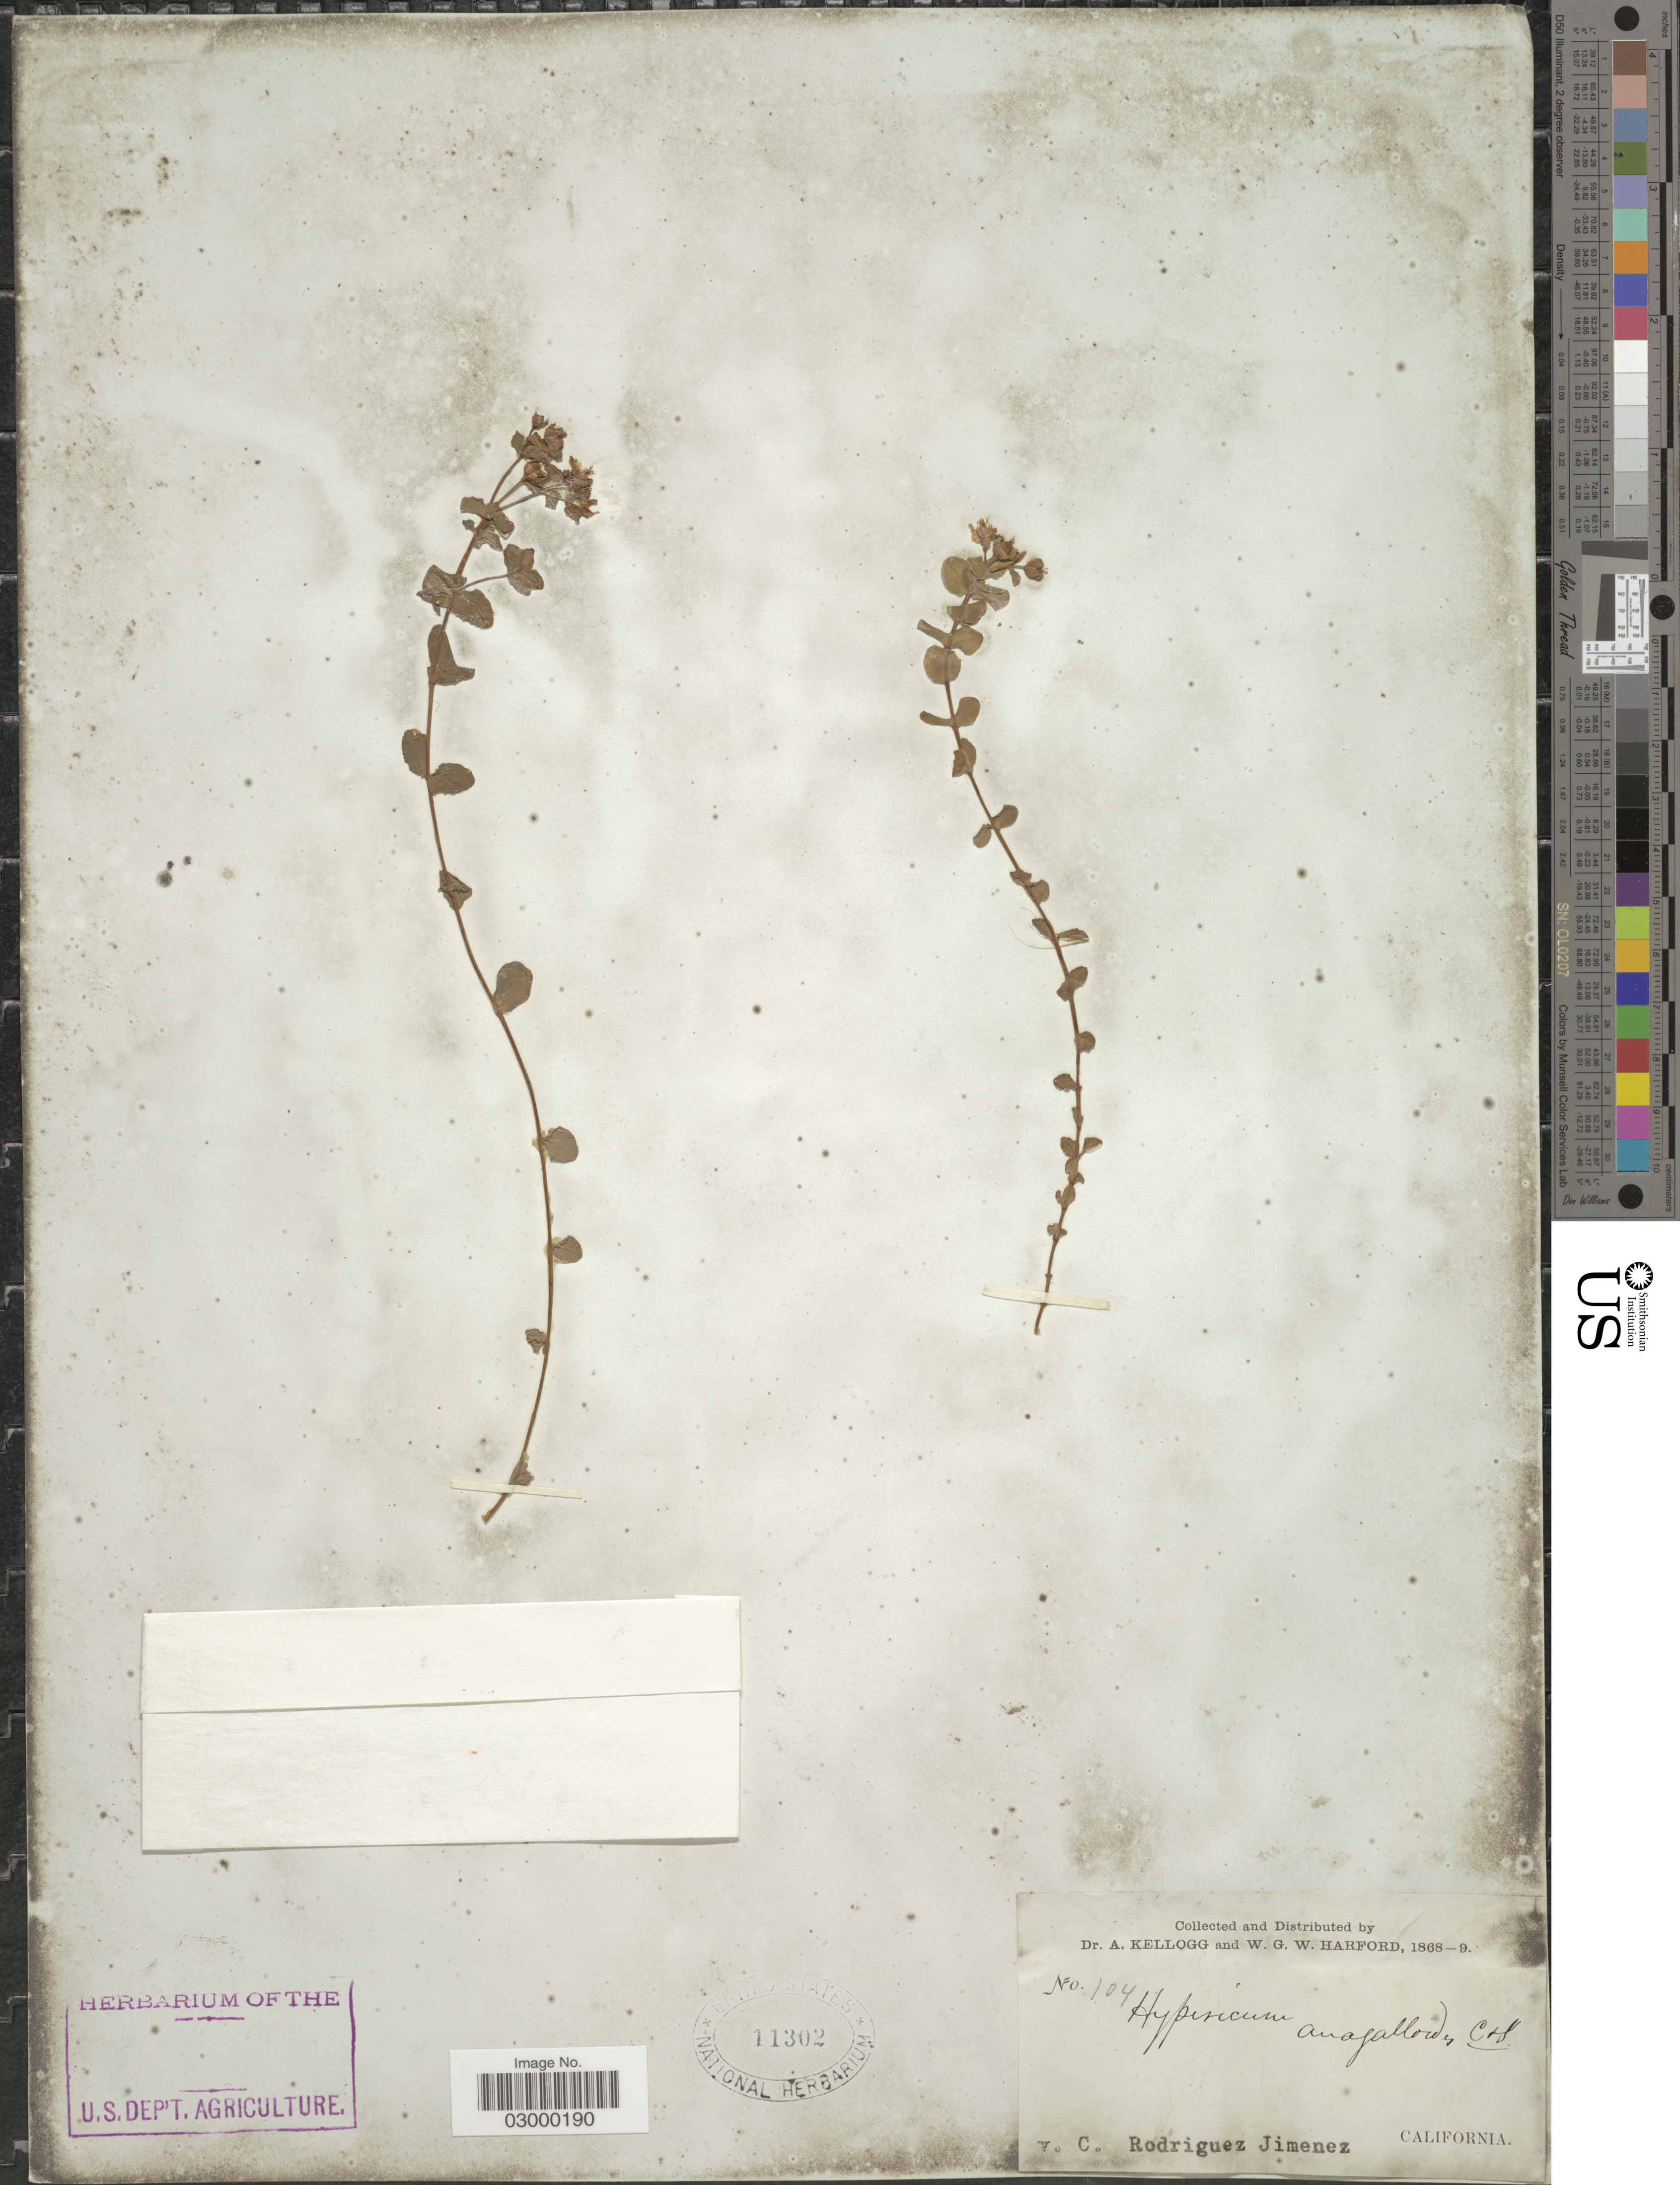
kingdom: Plantae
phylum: Tracheophyta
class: Magnoliopsida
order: Malpighiales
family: Hypericaceae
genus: Hypericum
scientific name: Hypericum anagalloides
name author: Cham. & Schltdl.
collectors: A. Kellogg & W. G. W. Harford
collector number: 104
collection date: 1868/1869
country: United States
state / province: California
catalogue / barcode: US 11302